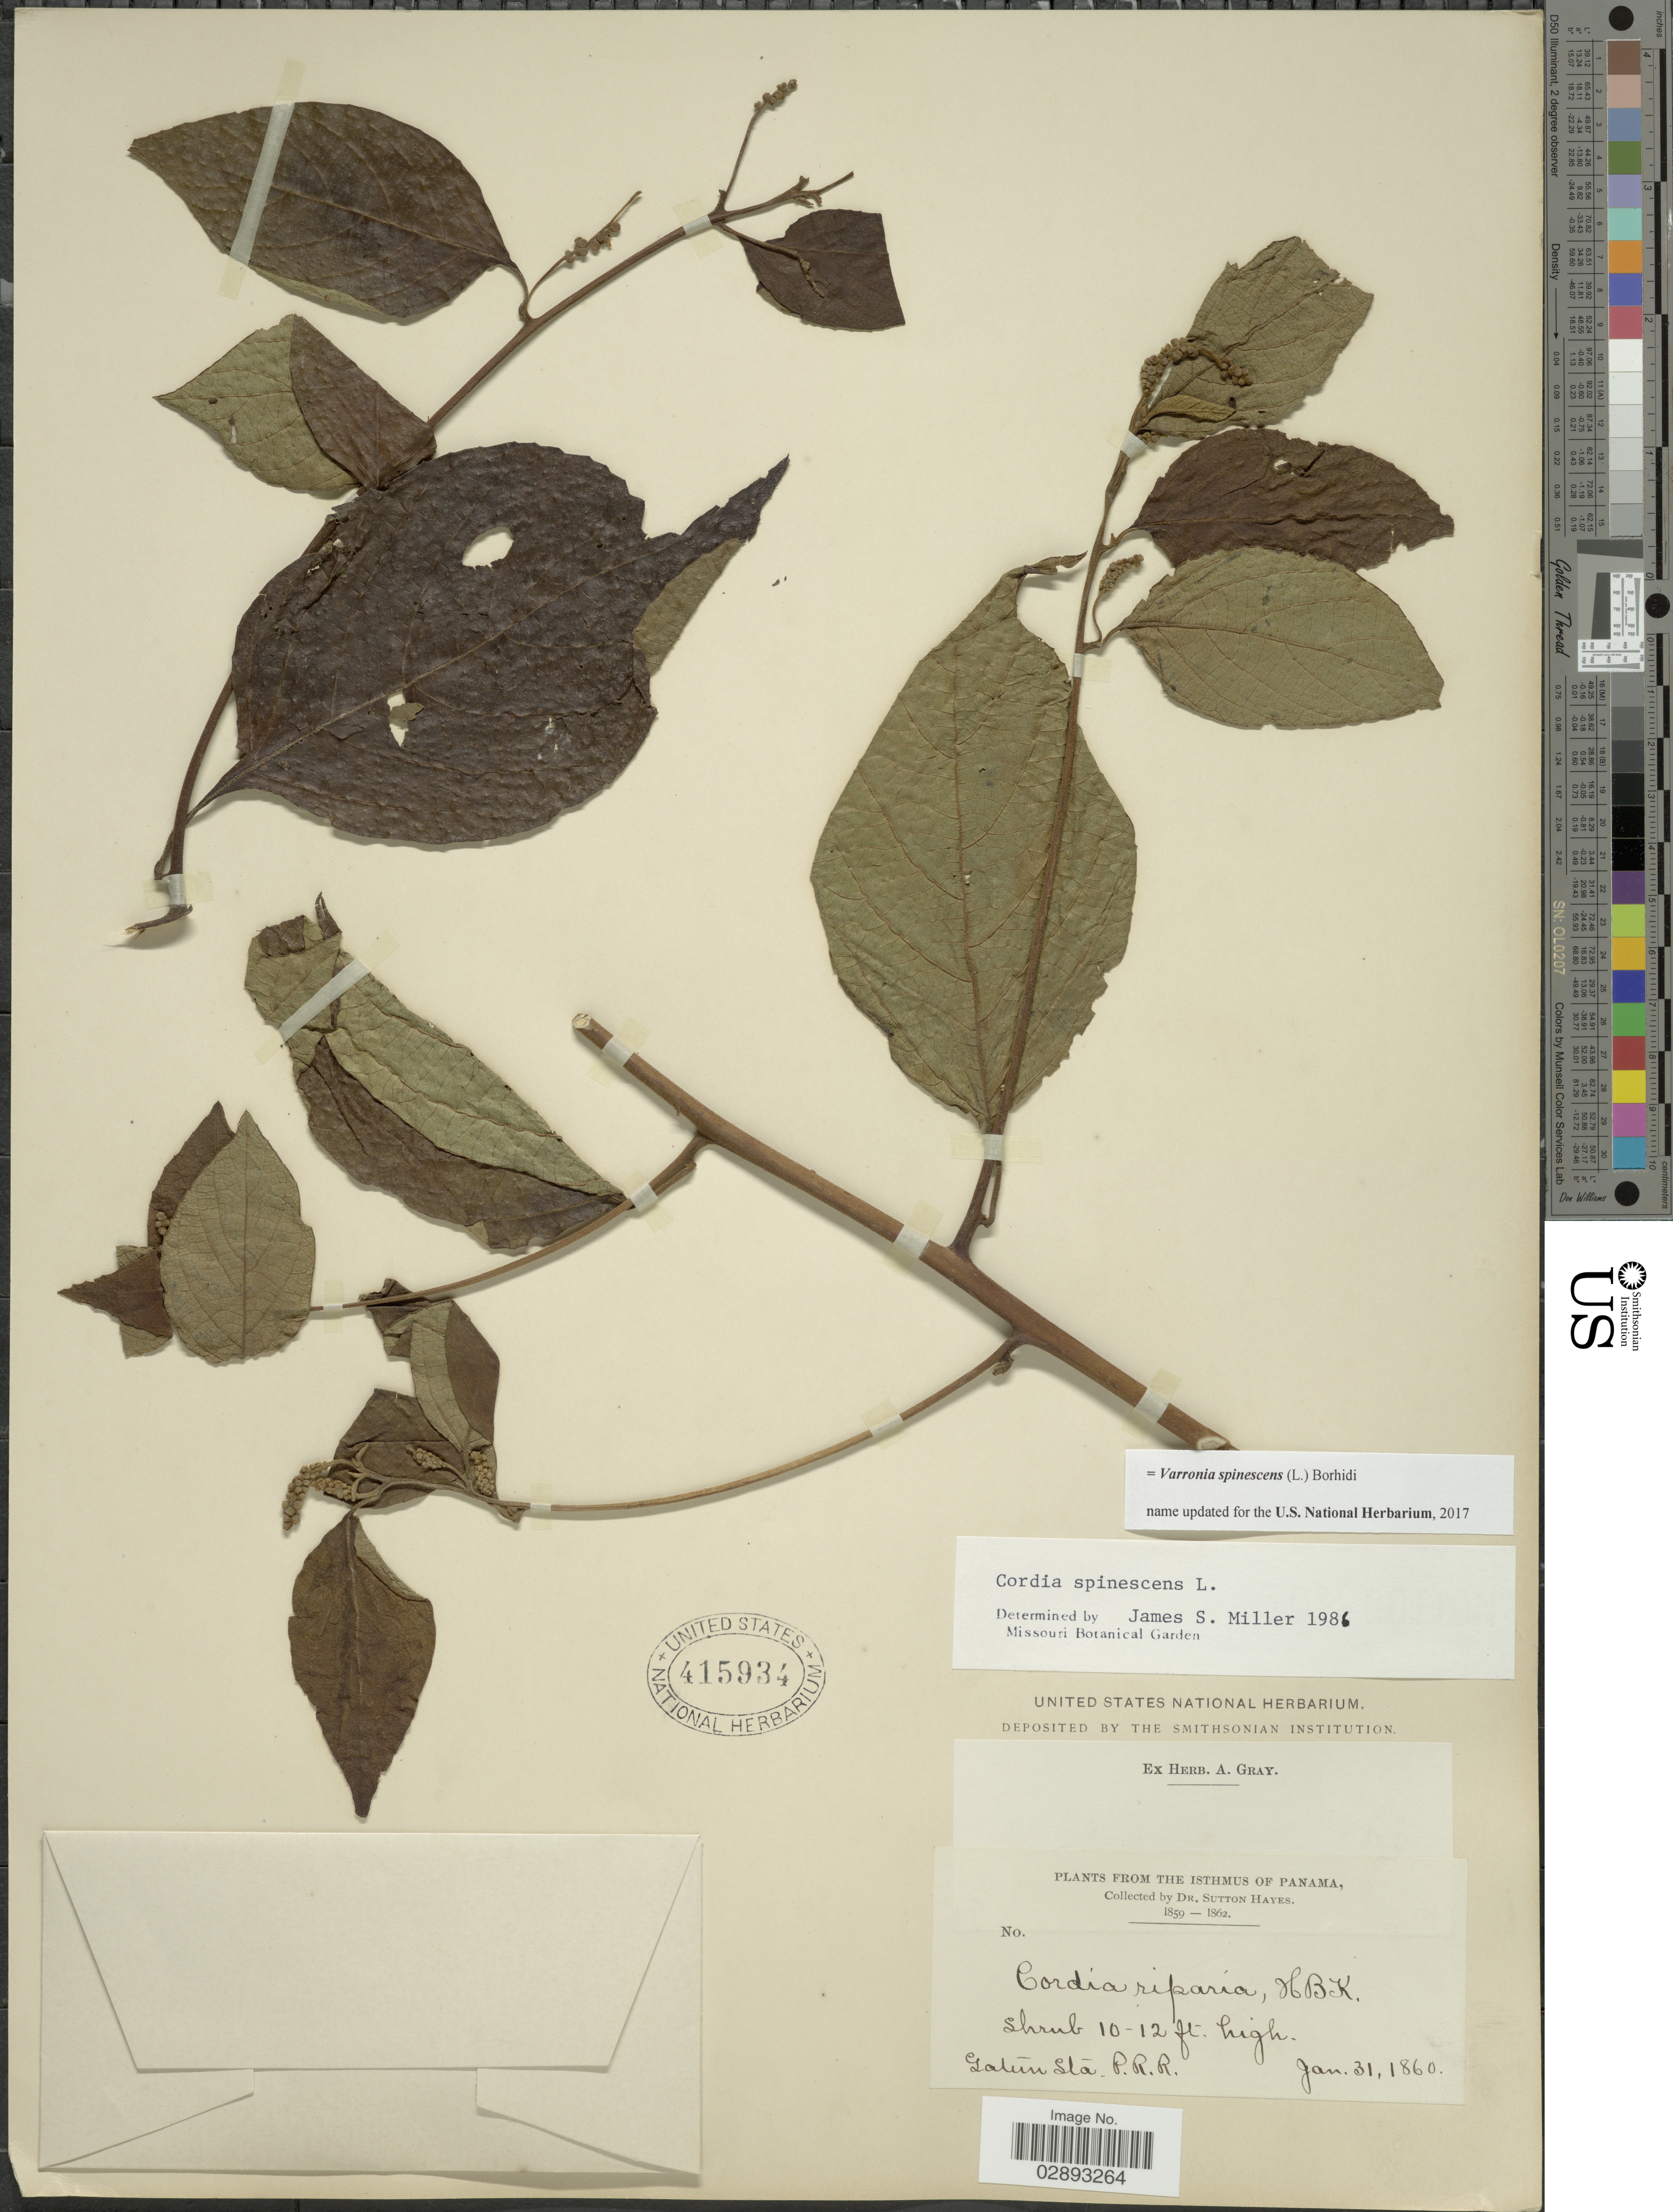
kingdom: Plantae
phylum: Tracheophyta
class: Magnoliopsida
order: Boraginales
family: Cordiaceae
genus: Varronia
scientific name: Varronia spinescens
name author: (L.) Borhidi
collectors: S. Hayes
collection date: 1860-01-31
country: Panama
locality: Isthmus of Panama. Gatun Sta. P.R.R.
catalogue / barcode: US 415934